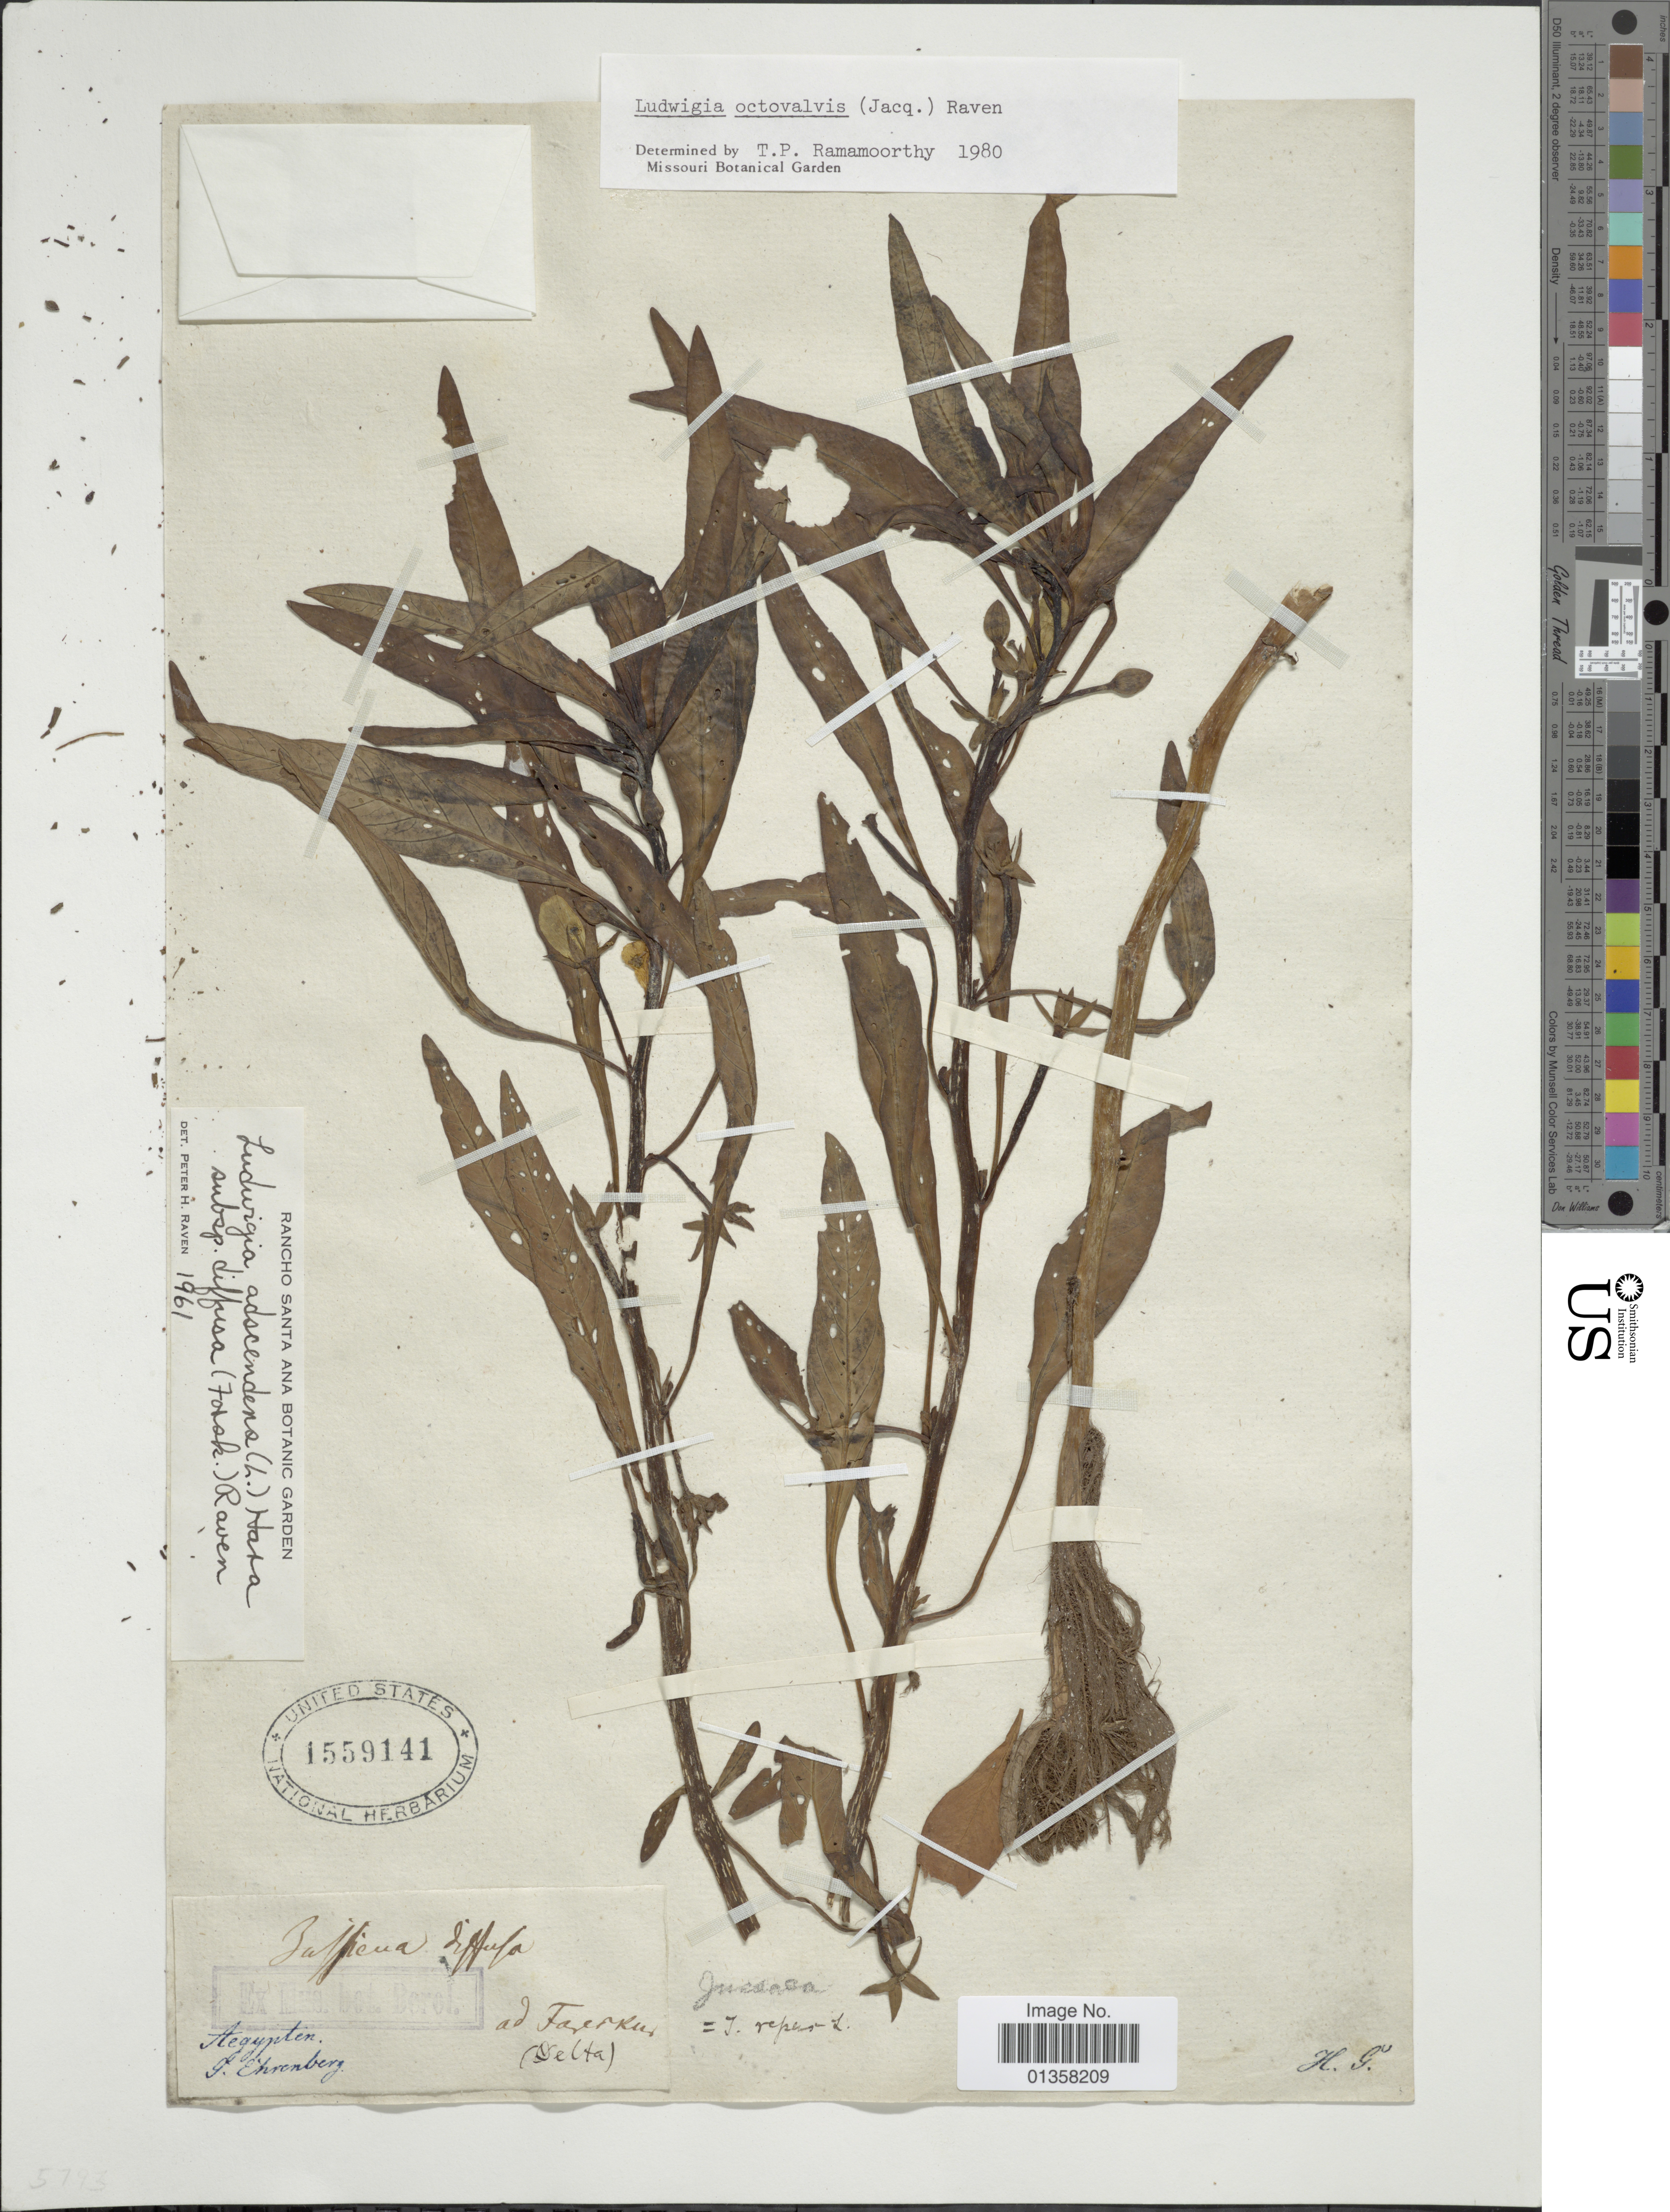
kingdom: Plantae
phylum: Tracheophyta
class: Magnoliopsida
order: Myrtales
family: Onagraceae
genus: Ludwigia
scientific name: Ludwigia octovalvis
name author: (Jacq.) P.H. Raven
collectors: G. Ehrenberg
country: Egypt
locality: Ad Fareskur, (Delta)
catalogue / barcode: US 1559141